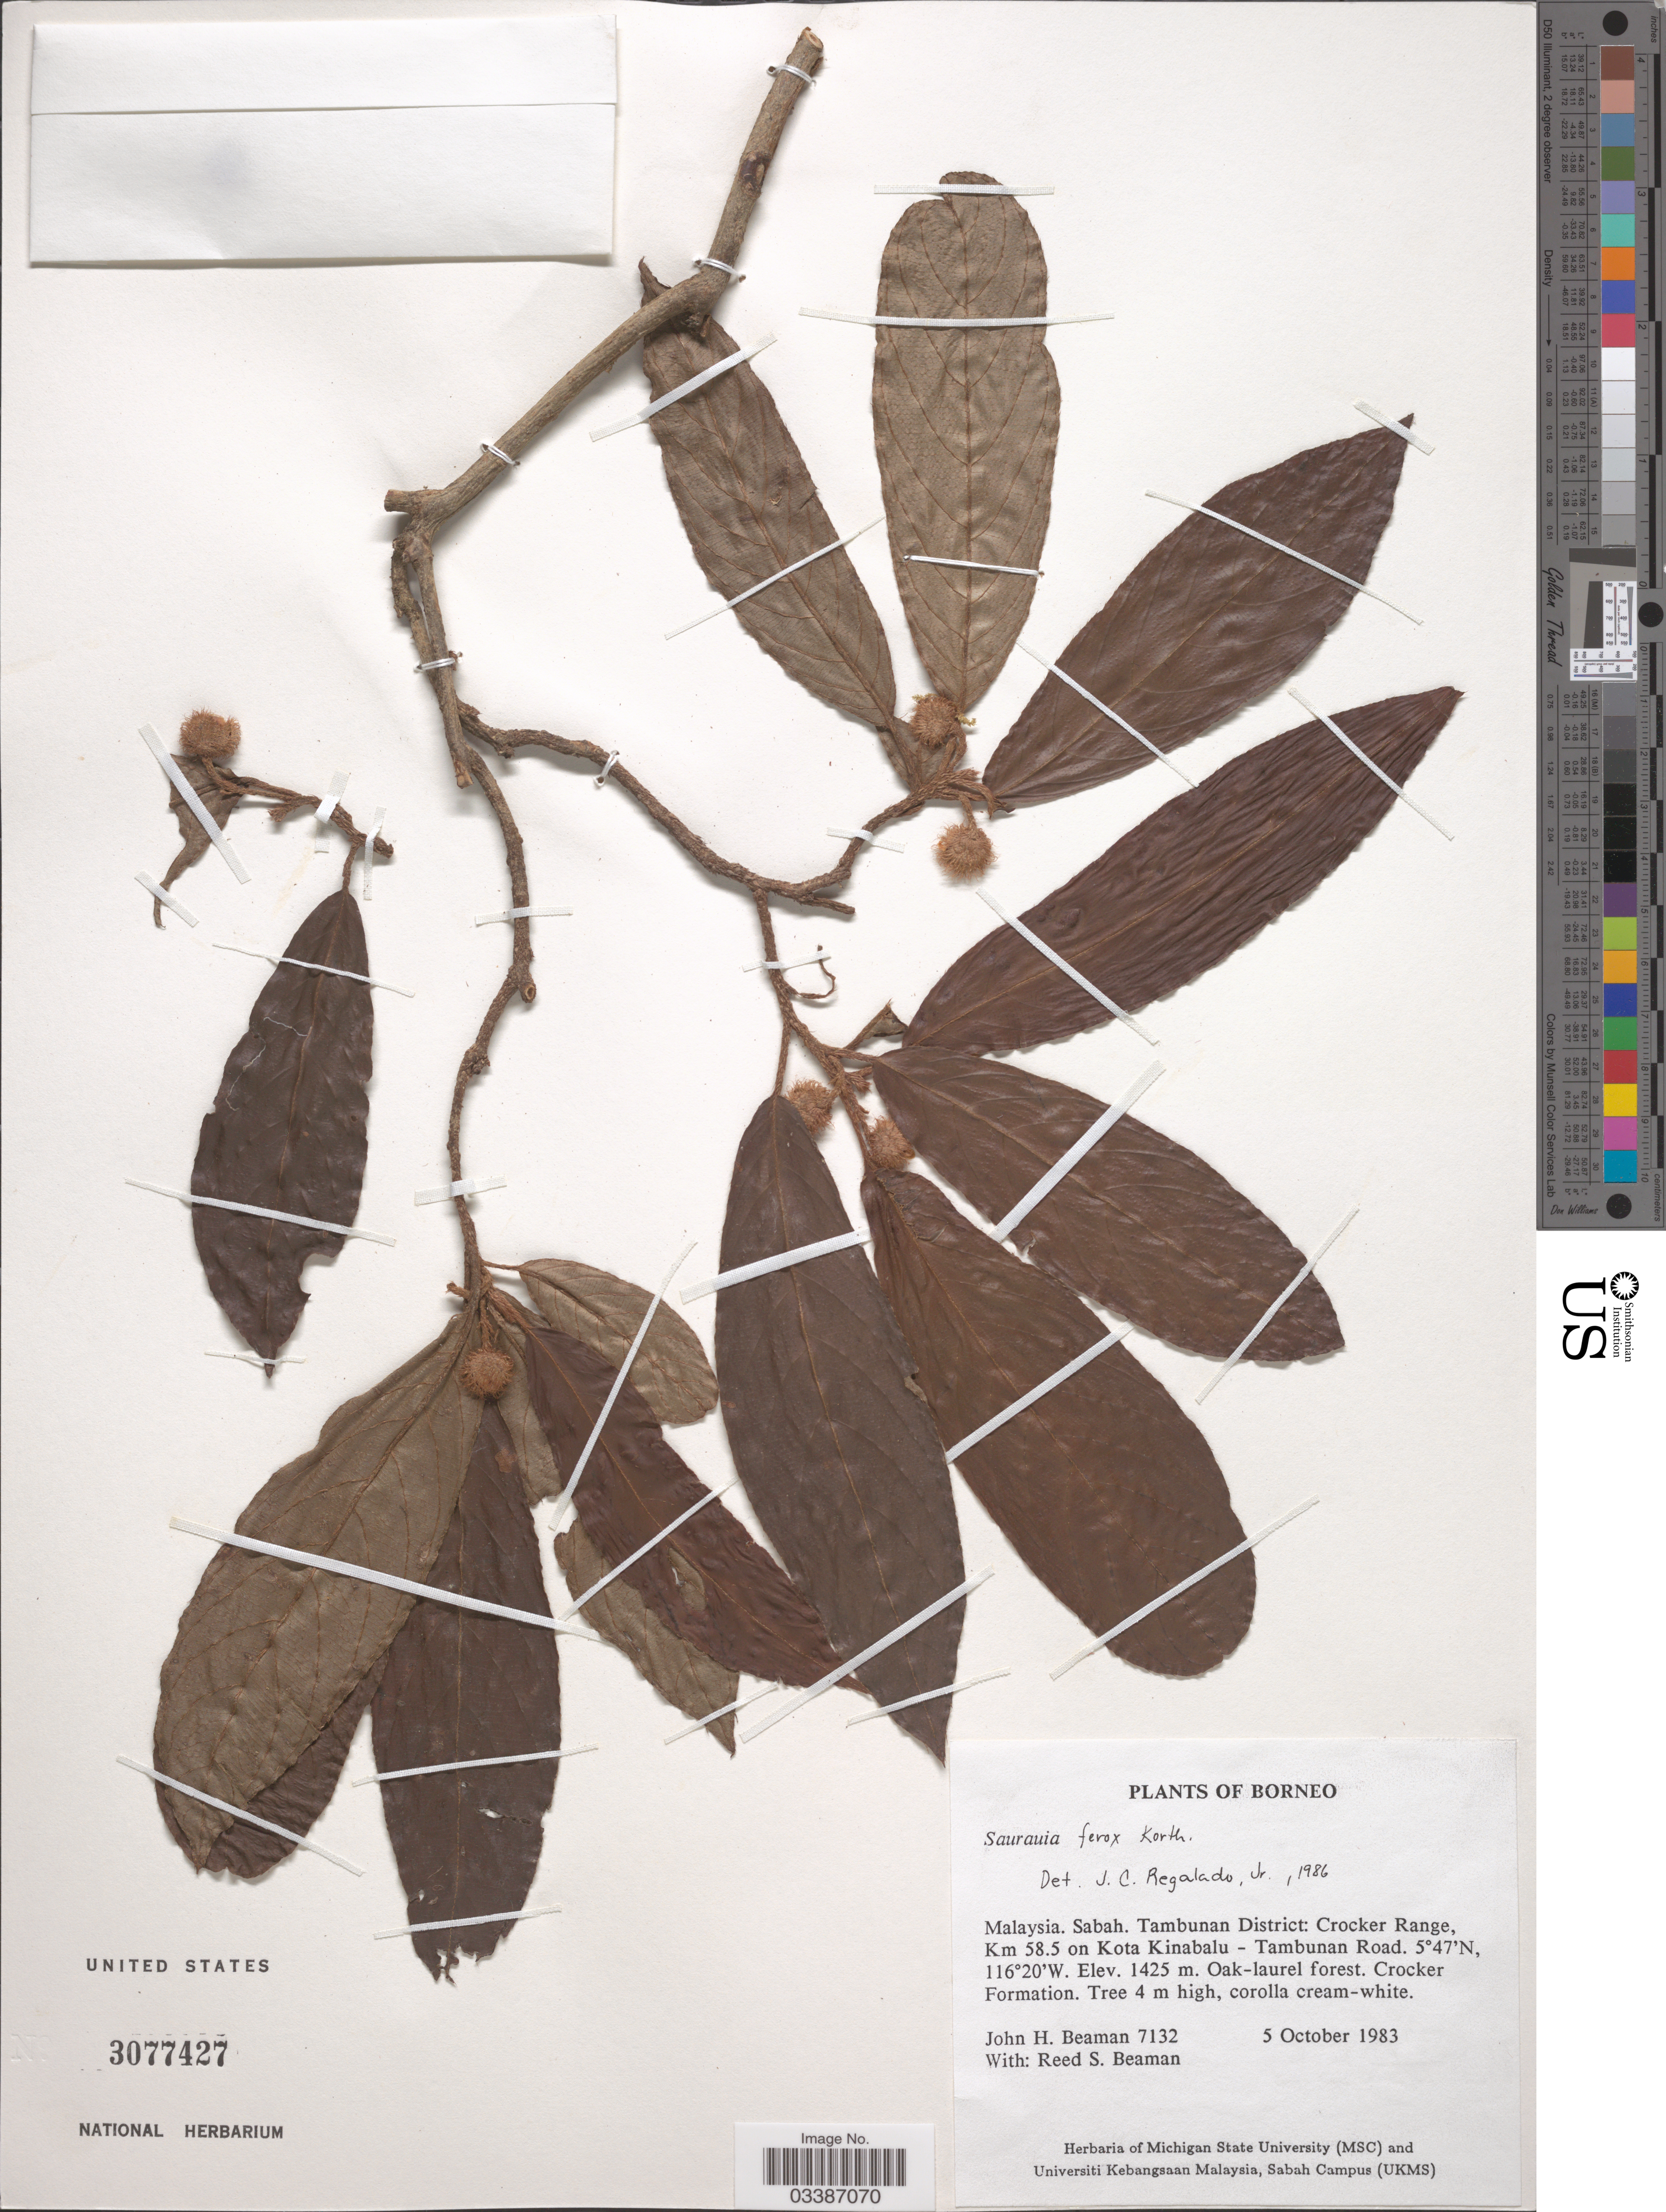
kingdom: Plantae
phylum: Tracheophyta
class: Magnoliopsida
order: Ericales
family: Actinidiaceae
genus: Saurauia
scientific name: Saurauia ferox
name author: Korth.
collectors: J. H. Beaman & R. S. Beaman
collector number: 7132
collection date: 1983-10-05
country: Malaysia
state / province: Sabah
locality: Borneo. Tambunan District: Crocker Range, Km 58.5 on Kota Kinabalu - Tambunan Road.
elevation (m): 1425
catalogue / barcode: US 3077427